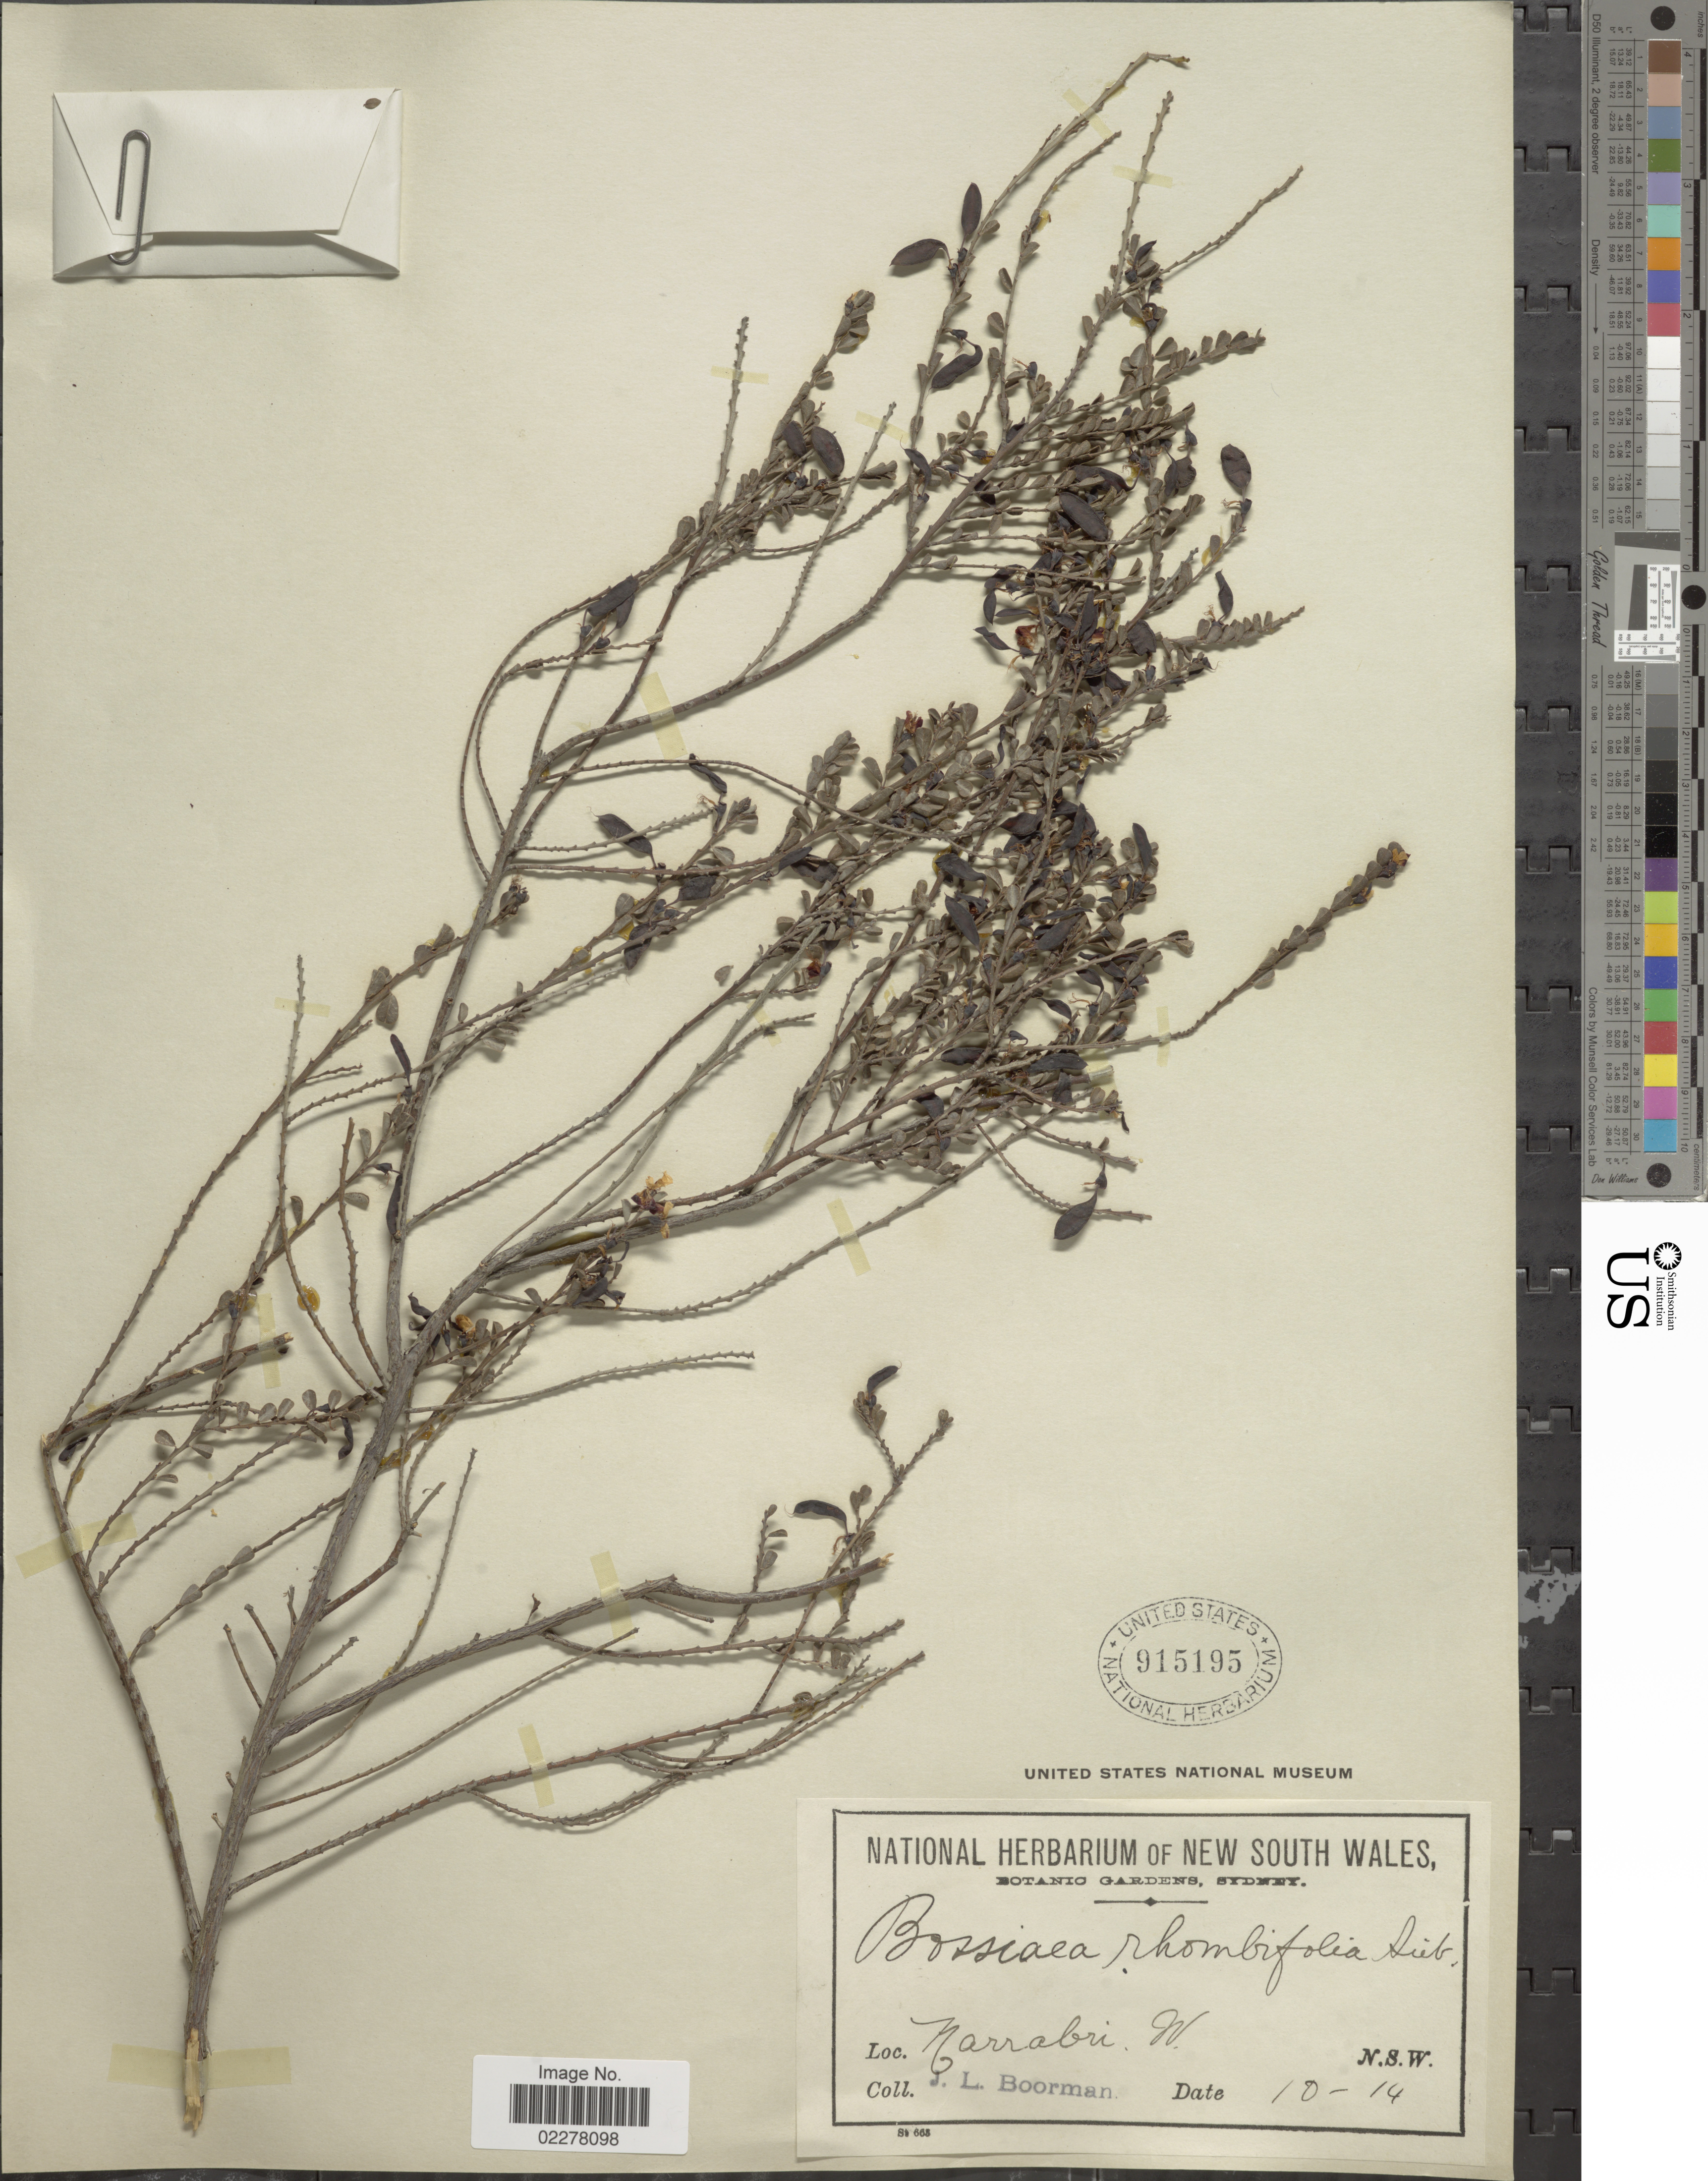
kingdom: Plantae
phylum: Tracheophyta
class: Magnoliopsida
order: Fabales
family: Fabaceae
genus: Bossiaea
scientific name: Bossiaea rhombifolia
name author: Sieber ex DC.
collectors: J. Boorman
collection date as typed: Transcribed d/m/y: /10/14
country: Australia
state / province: New South Wales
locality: Narrabri. W. N.S.W.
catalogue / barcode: US 915195